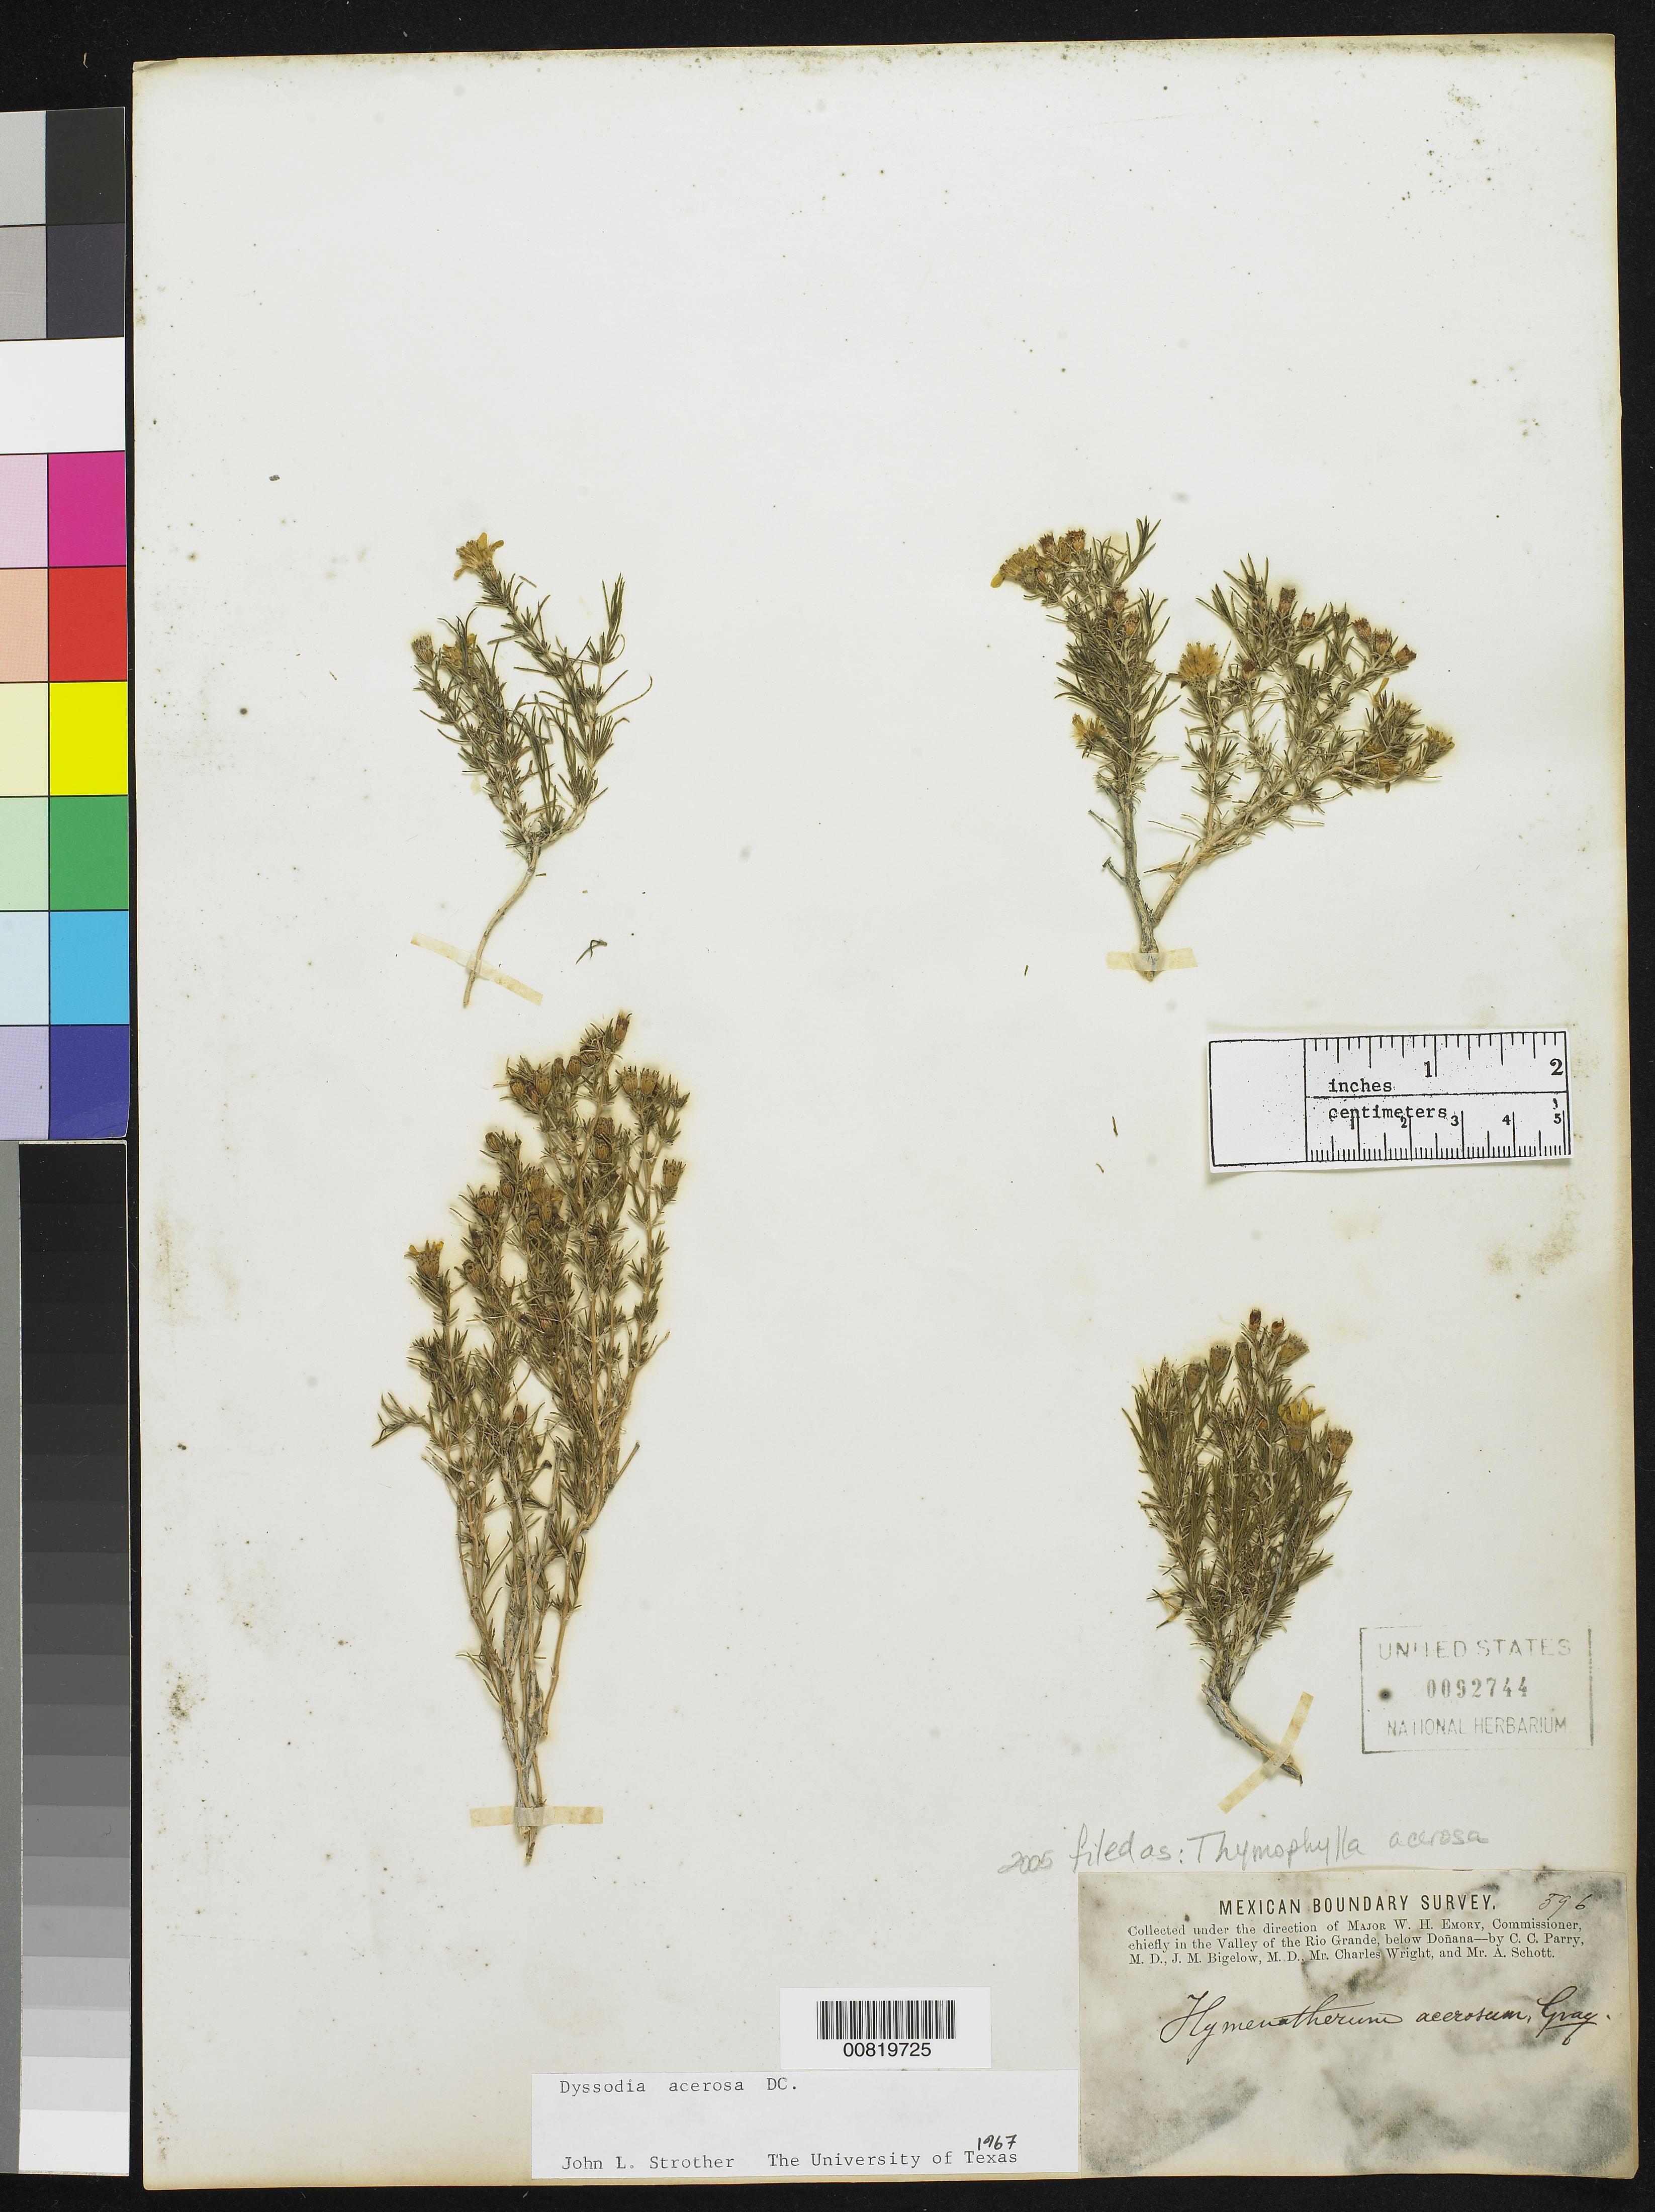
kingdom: Plantae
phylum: Tracheophyta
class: Magnoliopsida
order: Asterales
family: Asteraceae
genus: Thymophylla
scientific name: Thymophylla acerosa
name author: (DC.) Strother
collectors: C. C. Parry, J. M. Bigelow, C. Wright & A. C. V. Schott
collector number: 596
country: United States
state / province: New Mexico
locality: Valley of the Rio Grande, below Doñana, New Mexico.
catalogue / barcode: US 92744